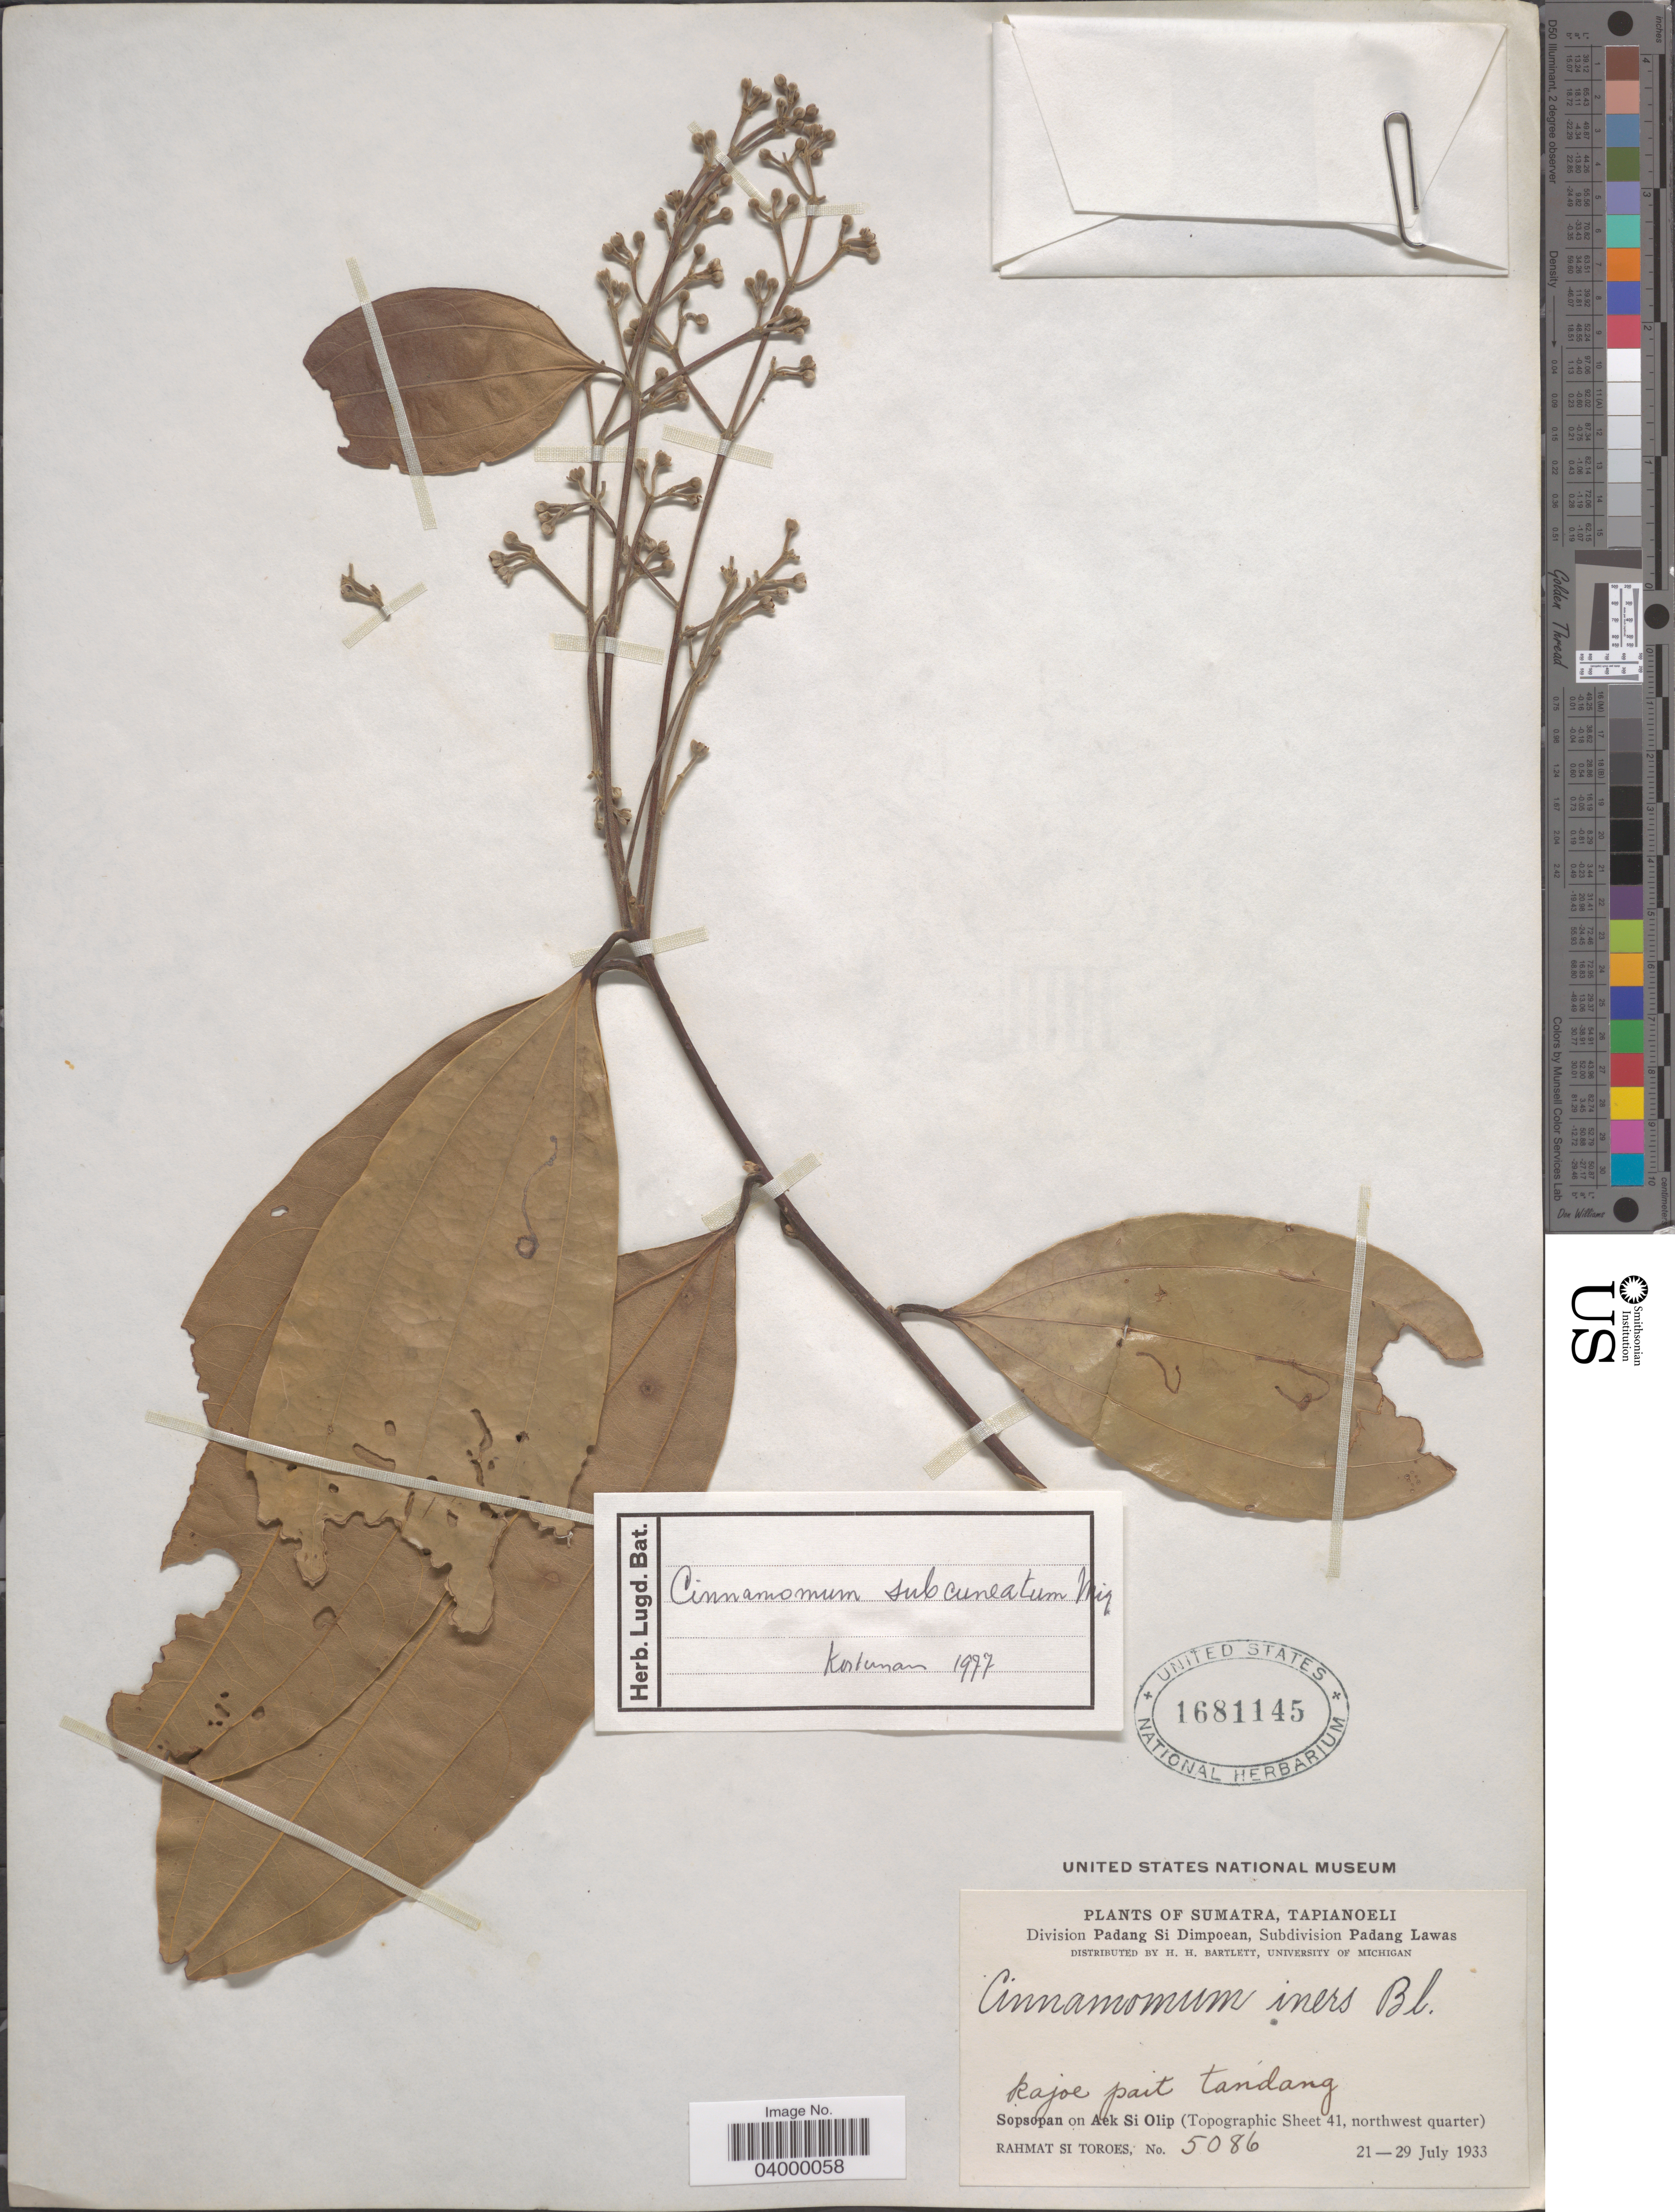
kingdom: Plantae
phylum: Tracheophyta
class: Magnoliopsida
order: Laurales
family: Lauraceae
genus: Cinnamomum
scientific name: Cinnamomum subcuneatum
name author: Miq.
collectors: Rahmat Si Boeea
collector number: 5086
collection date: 1933-07-21/1933-07-29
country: Indonesia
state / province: Sumatra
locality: Tapianoeli. Division Padang Si Dimpoean, Subdivision Padang Lawas. Sopsopan on Aek Si Olip (Topographic Sheet 41, northwest quarter).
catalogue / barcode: US 1681145